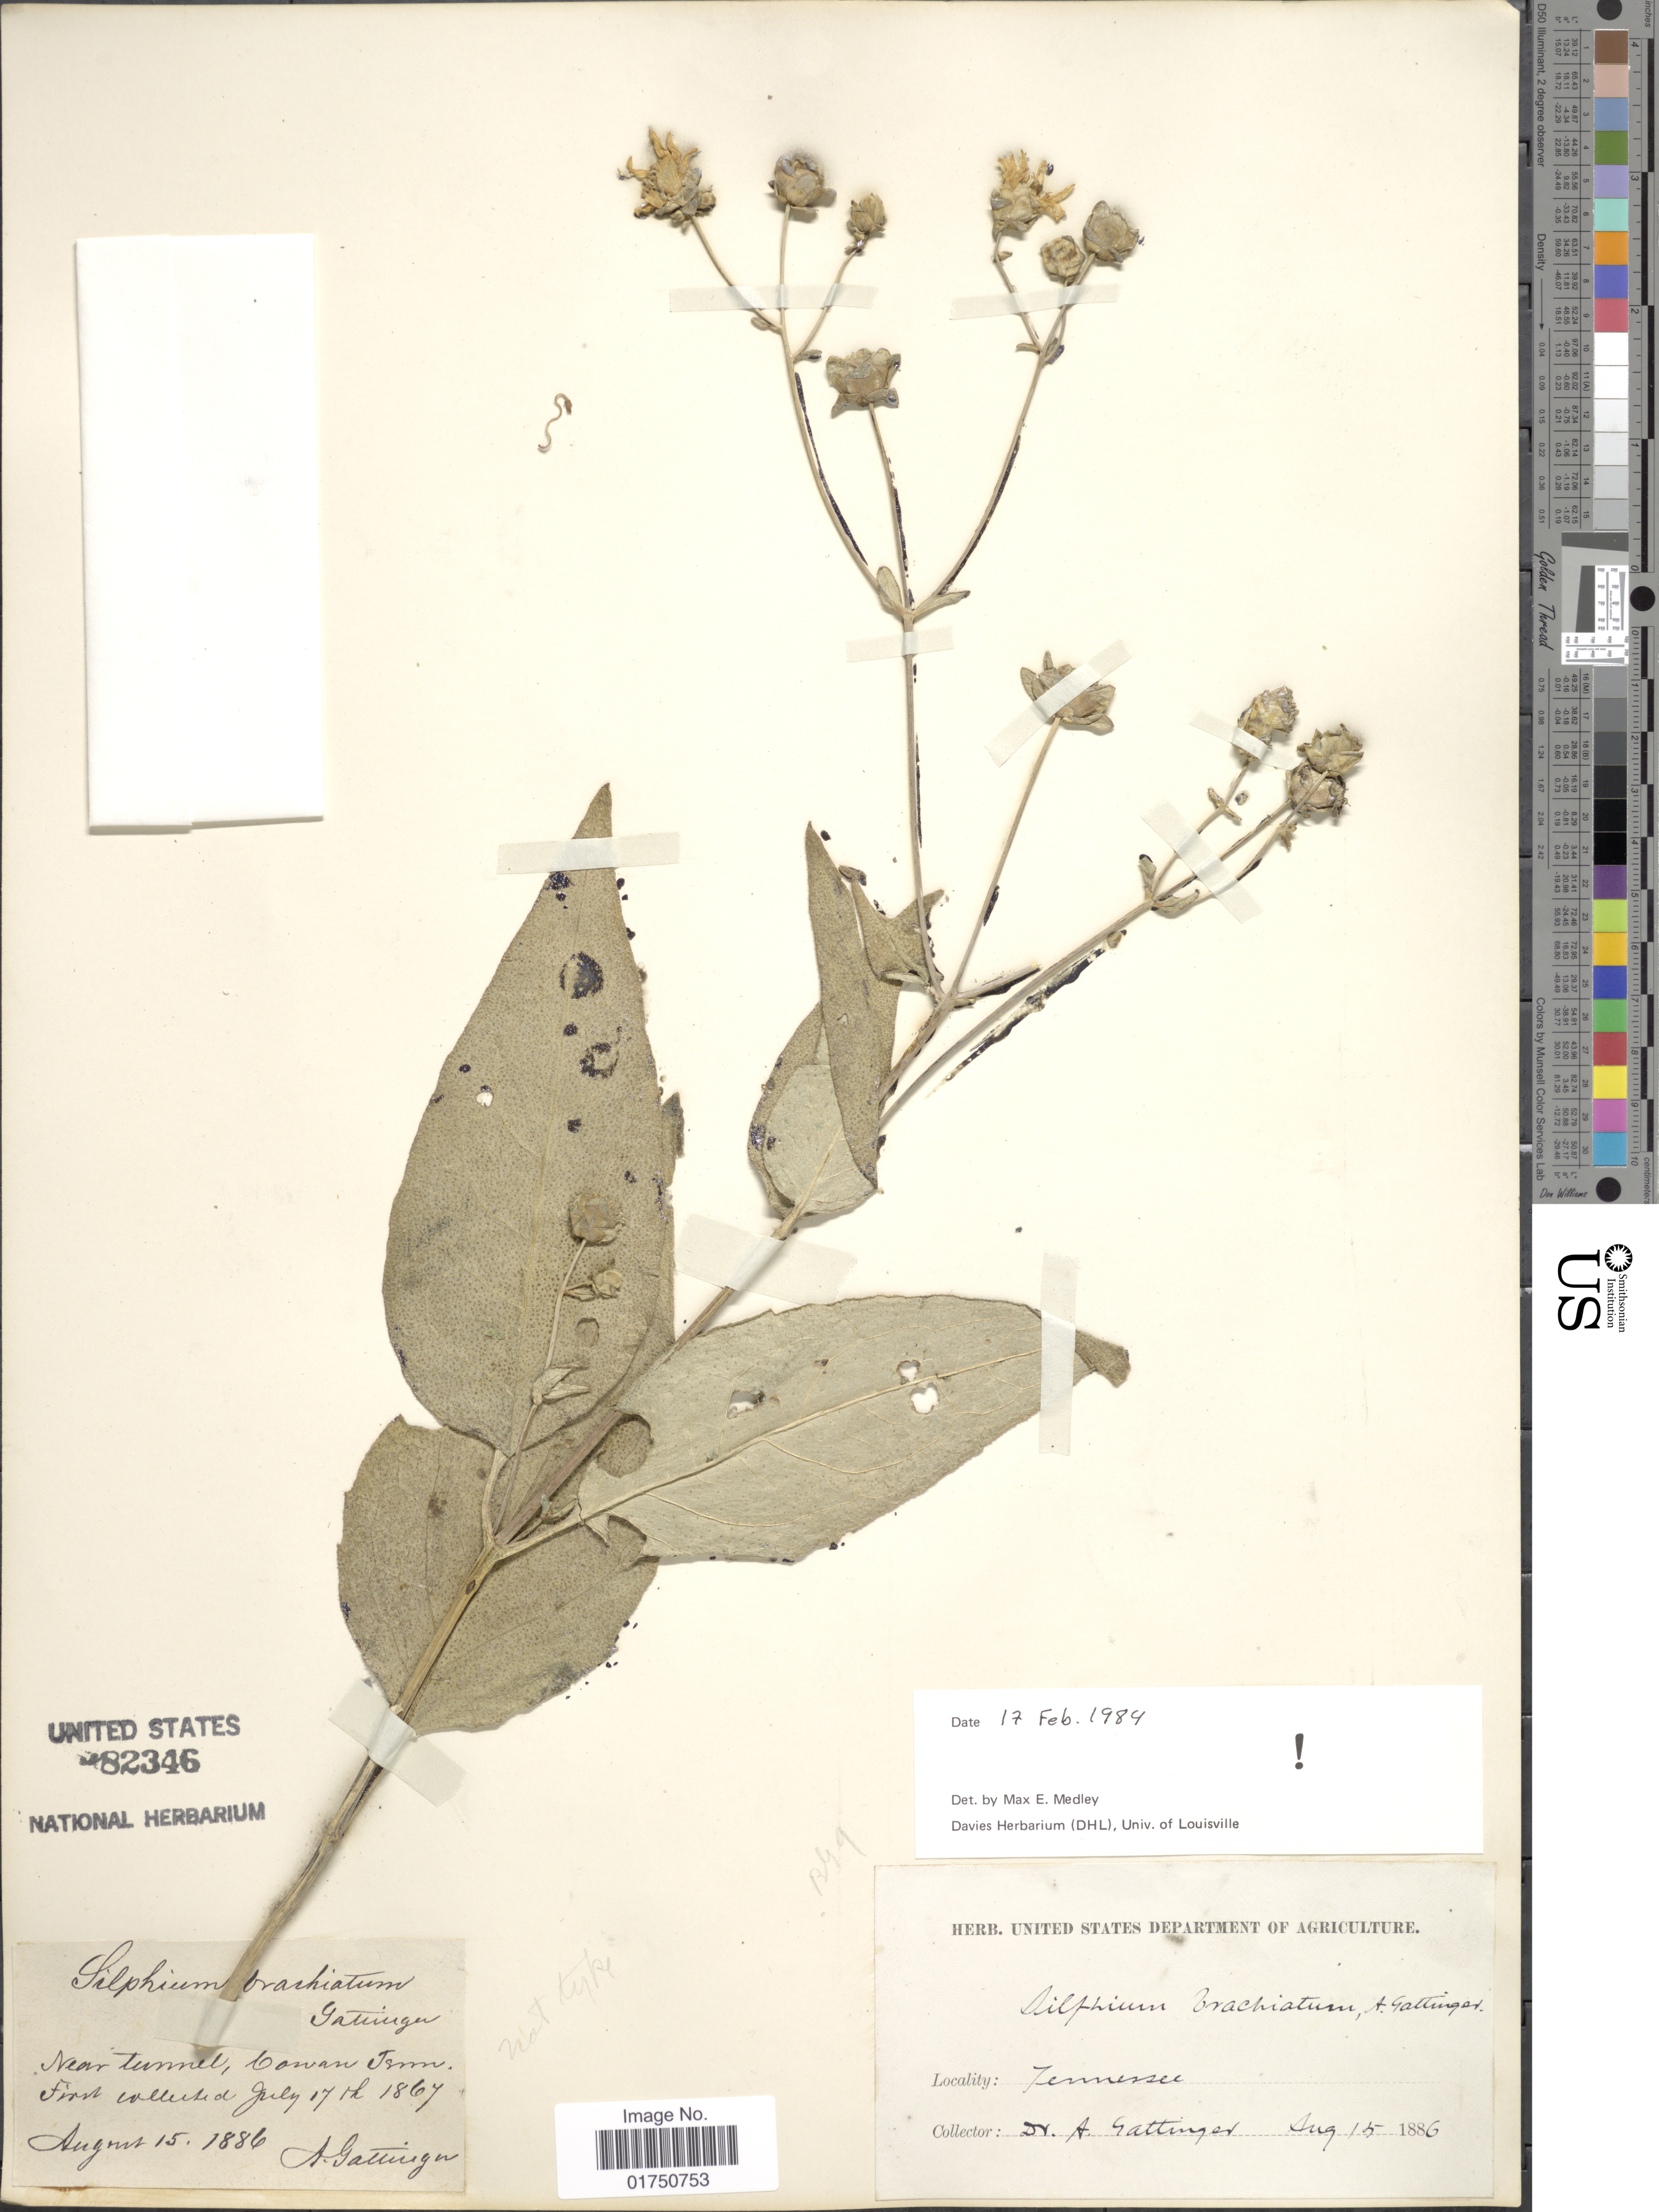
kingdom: Plantae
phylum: Tracheophyta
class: Magnoliopsida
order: Asterales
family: Asteraceae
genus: Silphium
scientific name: Silphium brachiatum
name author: Michx.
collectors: A. Gattinger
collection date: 1886-08-15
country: United States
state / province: Tennessee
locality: Near tunnel, Cowan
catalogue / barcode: US 82346